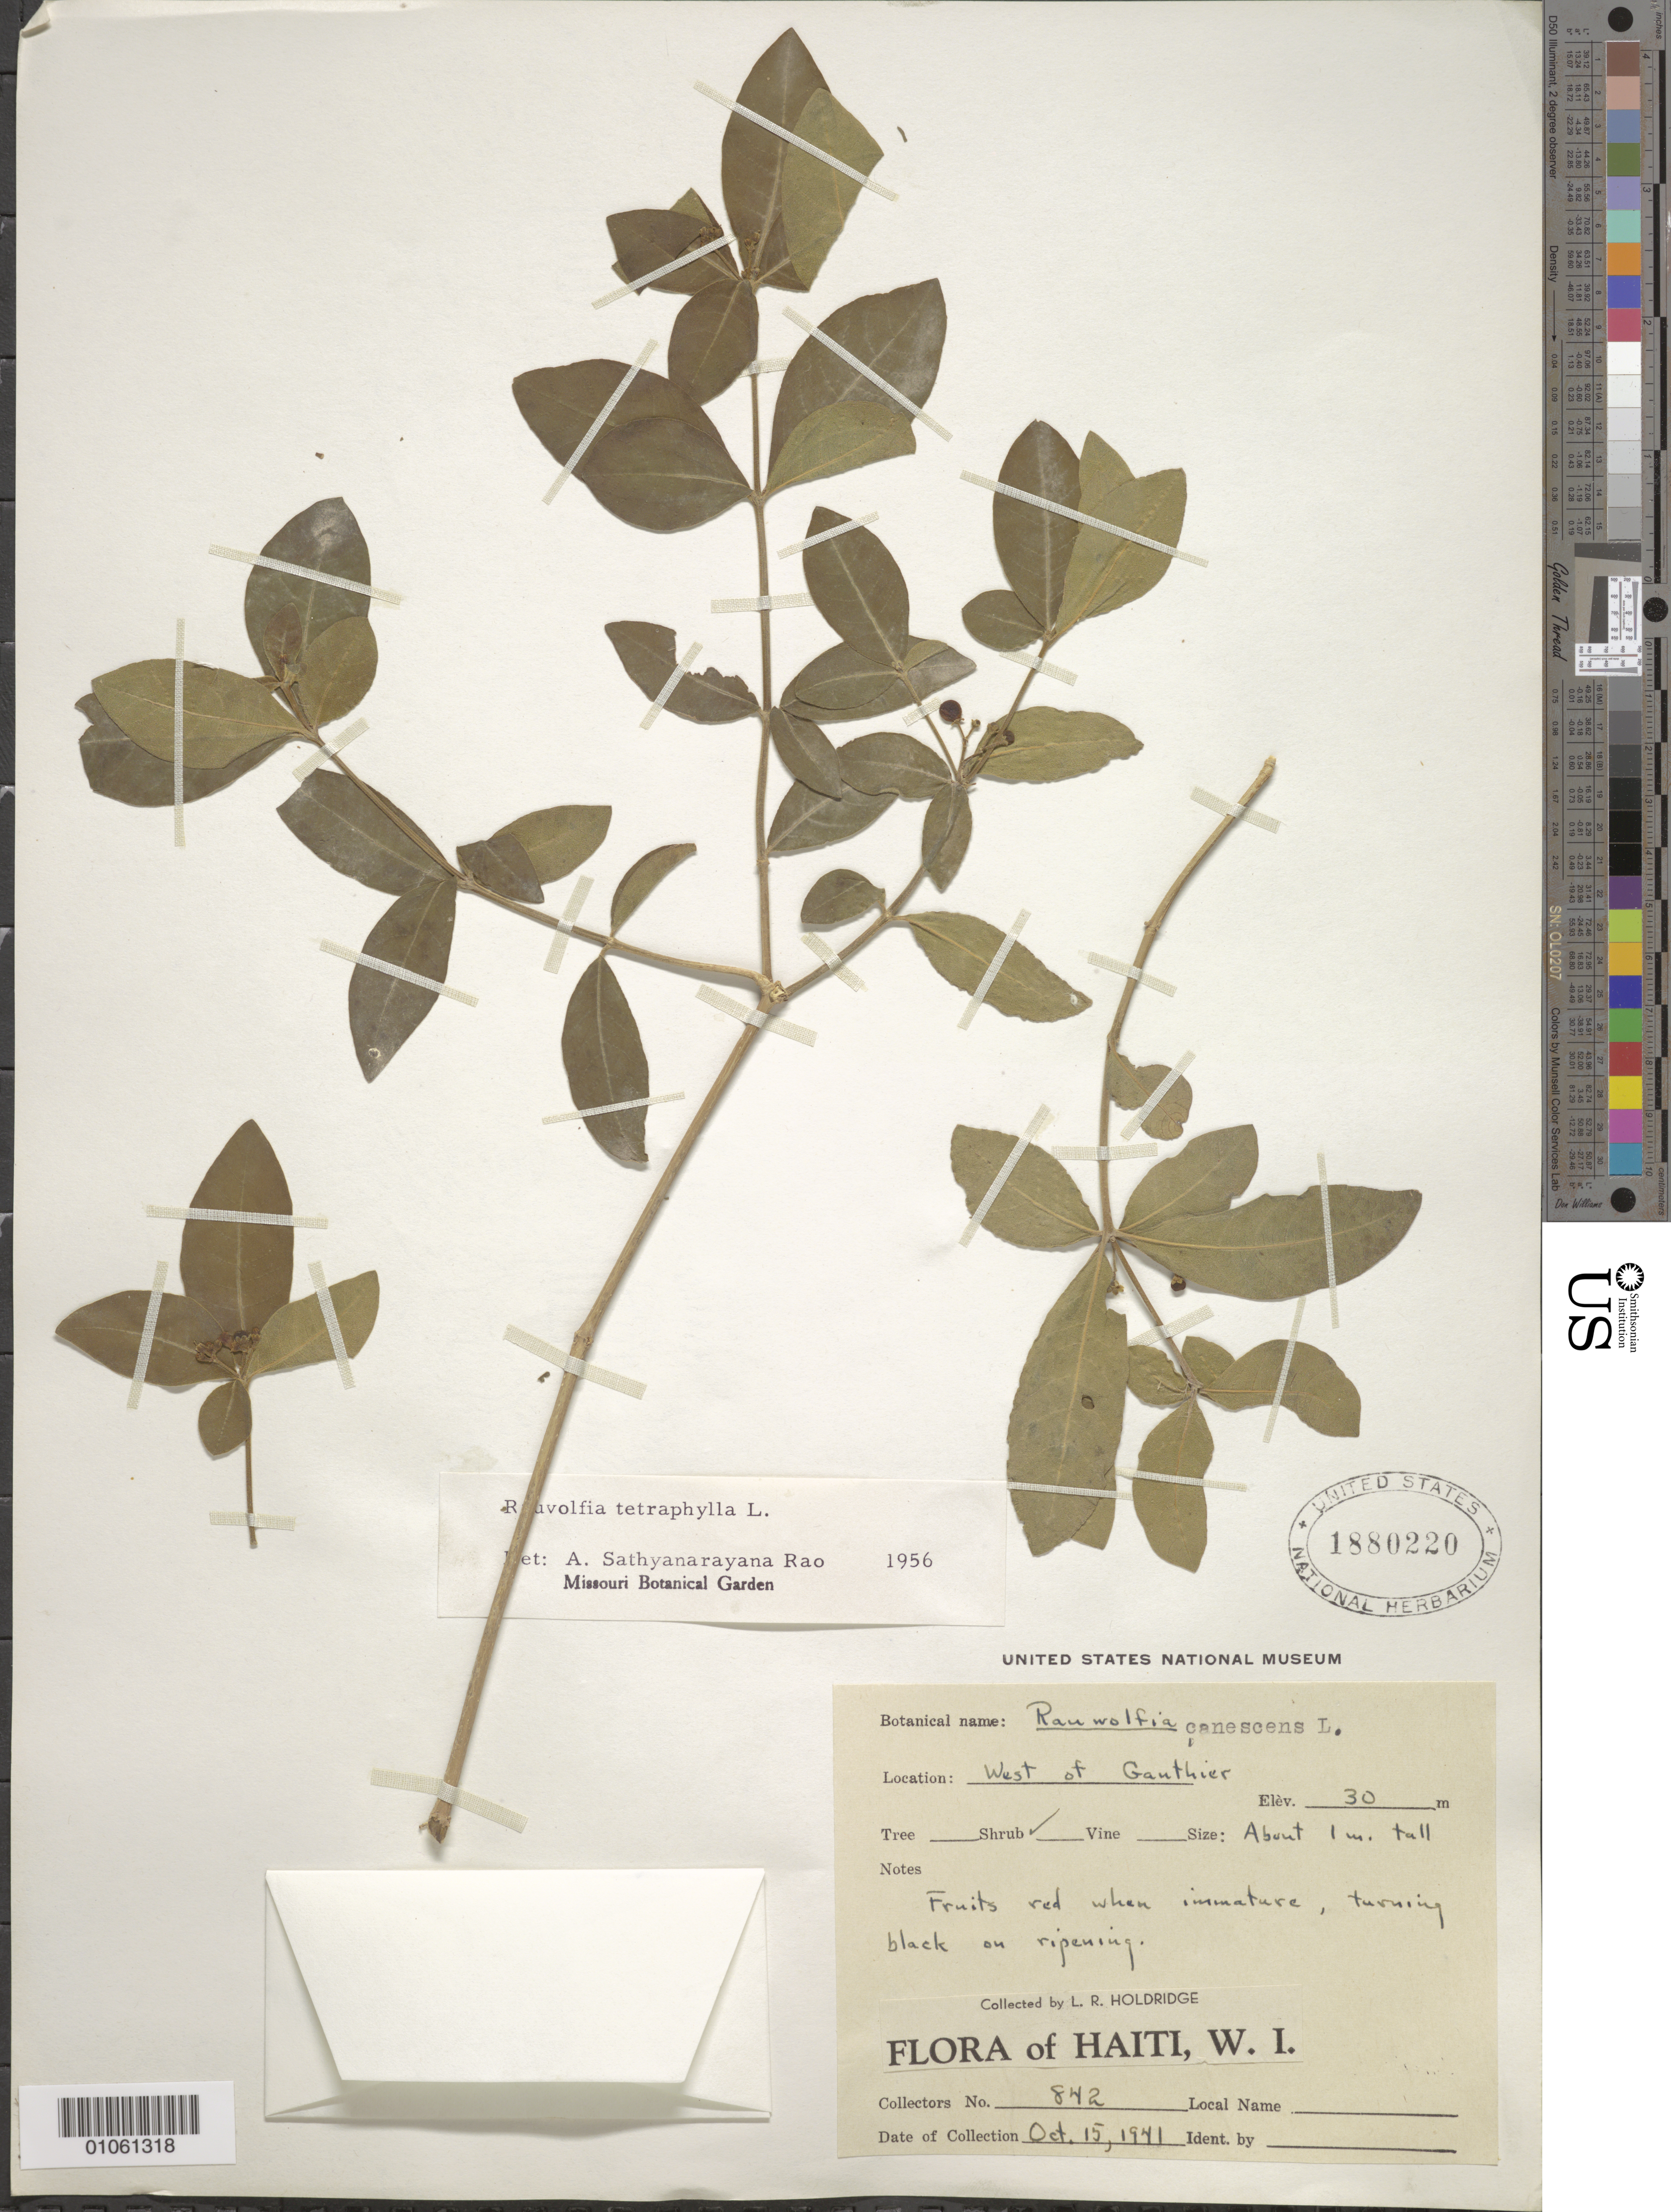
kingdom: Plantae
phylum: Tracheophyta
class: Magnoliopsida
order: Gentianales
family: Apocynaceae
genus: Rauvolfia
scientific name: Rauvolfia tetraphylla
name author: L.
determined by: Rao, A. S.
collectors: L. Holdridge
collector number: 842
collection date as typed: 15 Oct 1941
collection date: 1941-10-15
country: Haiti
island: Hispaniola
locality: Gauthier, W of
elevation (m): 30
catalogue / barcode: US 1880220